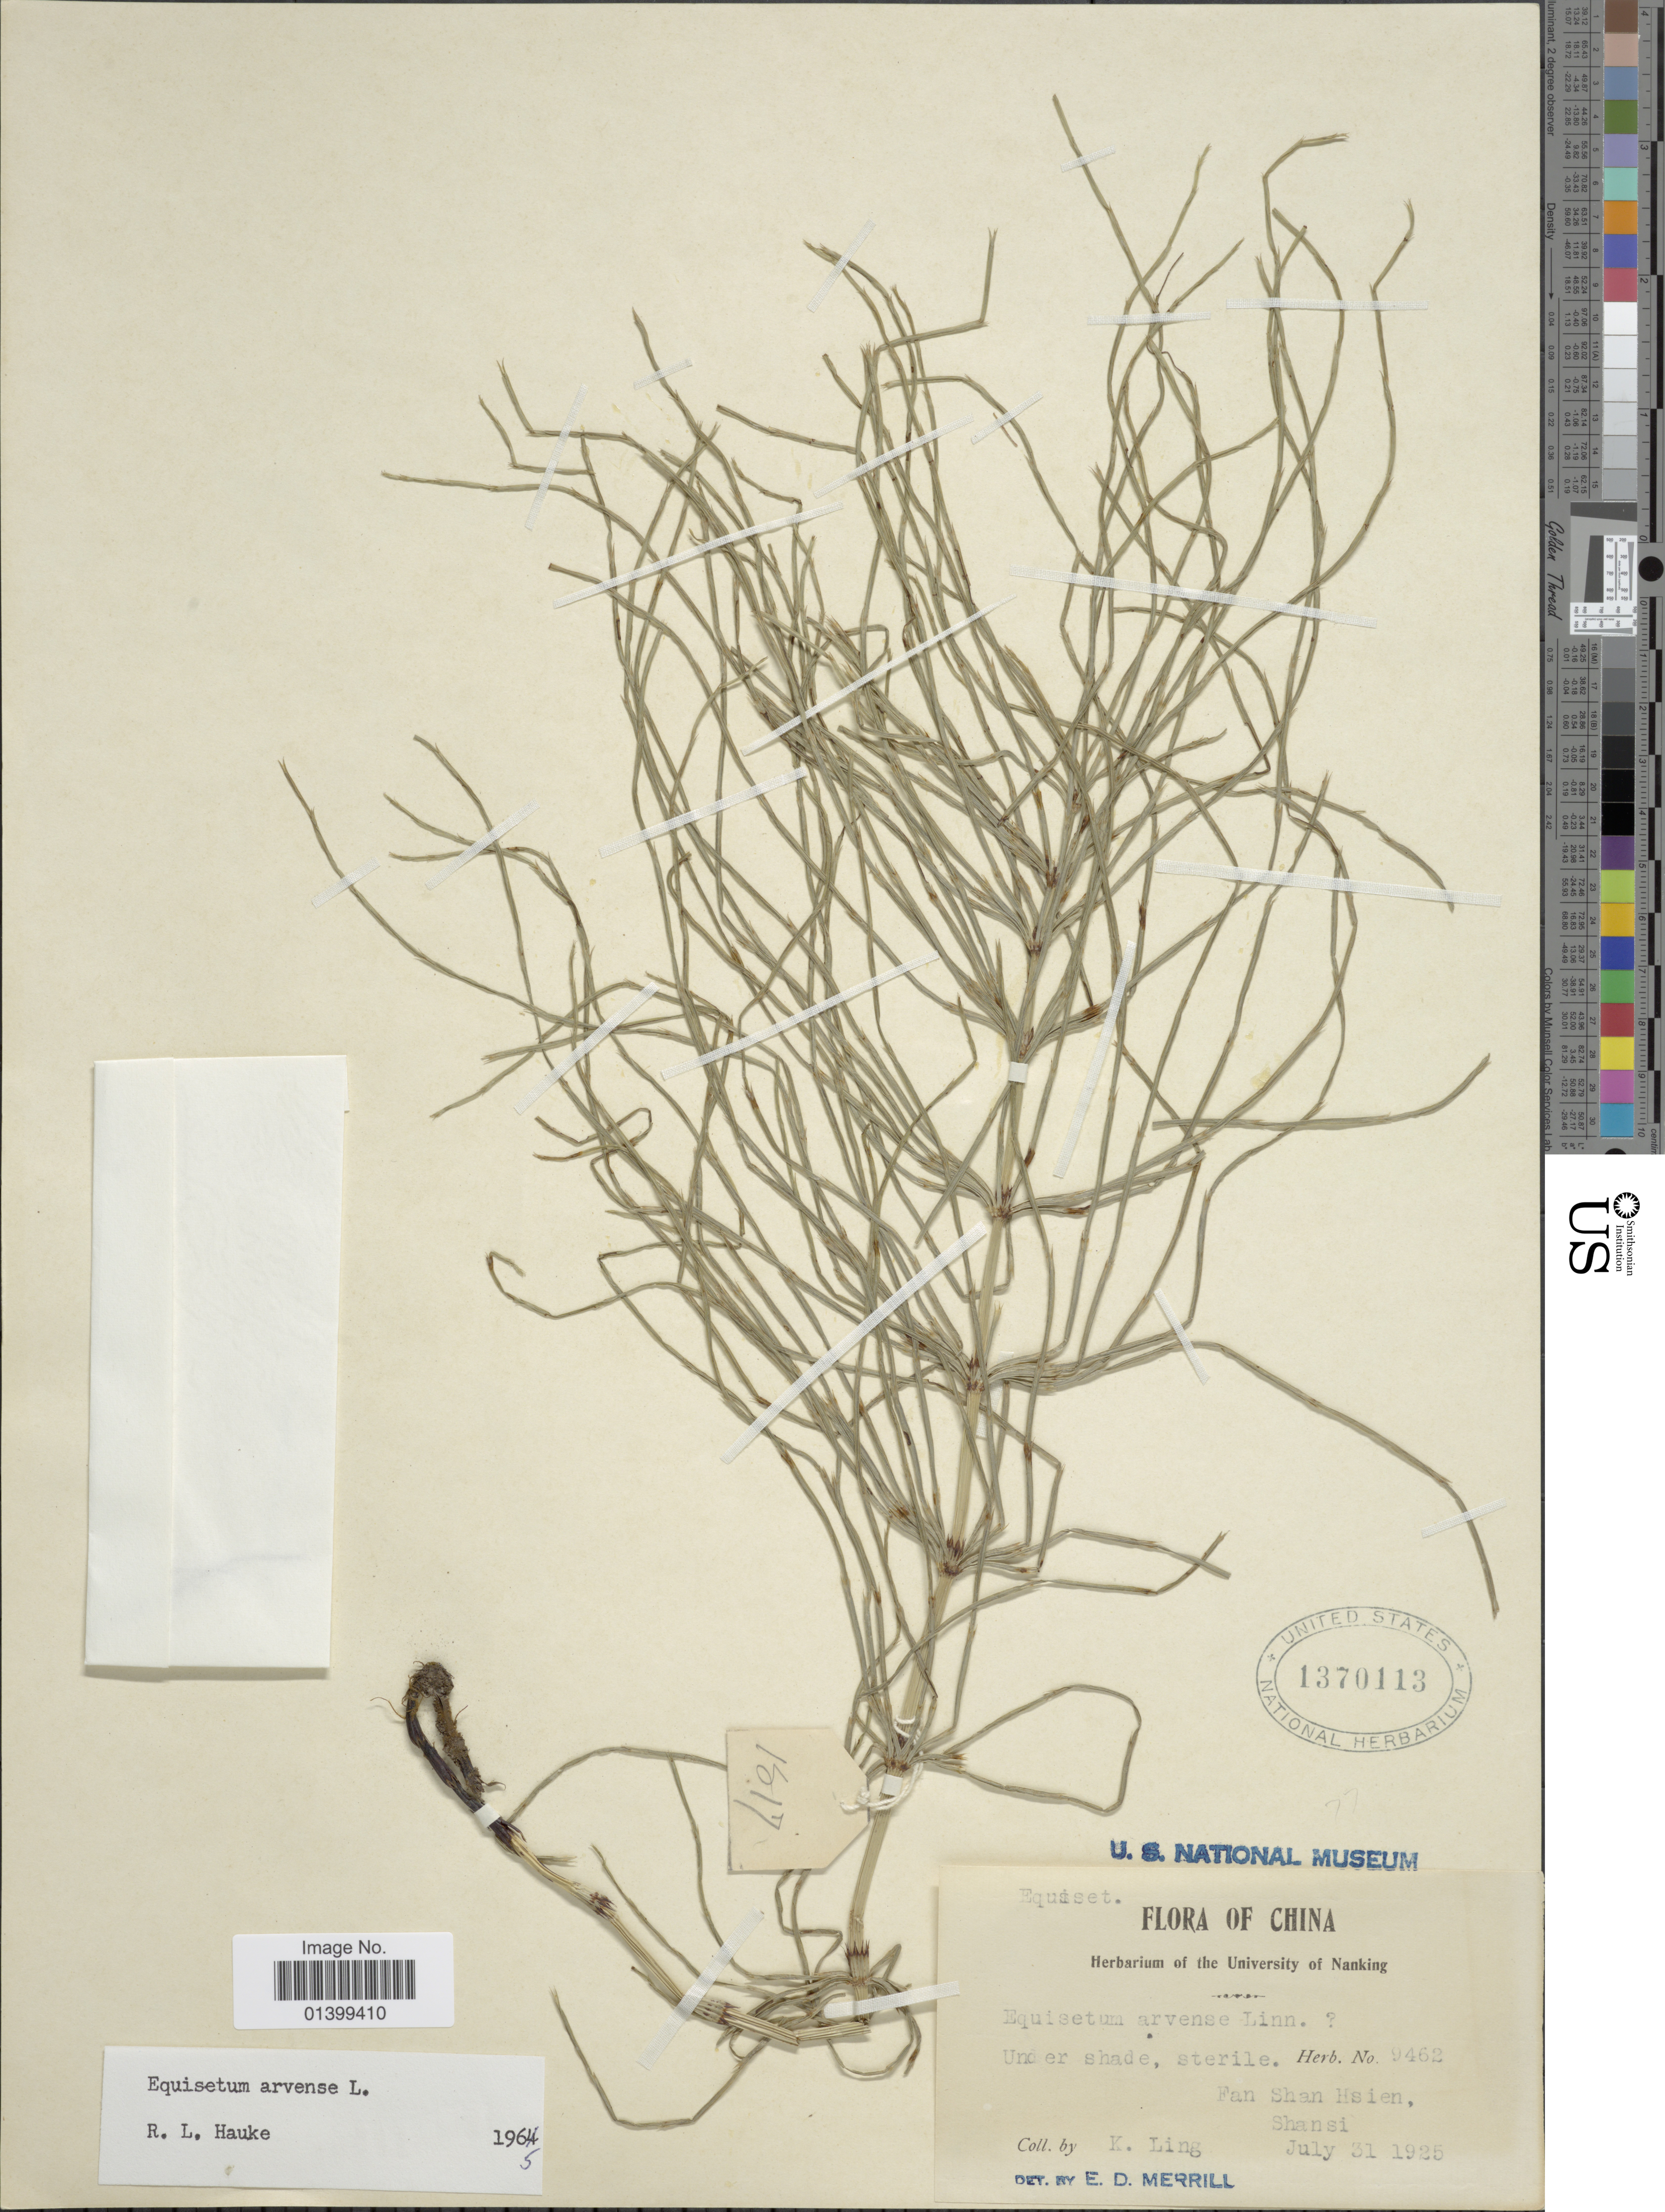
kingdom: Plantae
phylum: Tracheophyta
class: Polypodiopsida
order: Equisetales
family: Equisetaceae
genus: Equisetum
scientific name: Equisetum arvense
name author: L.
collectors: K. Ling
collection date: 1925-07-31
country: China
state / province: Shanxi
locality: Fan Shan Hsien, Shansi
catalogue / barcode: US 1370113